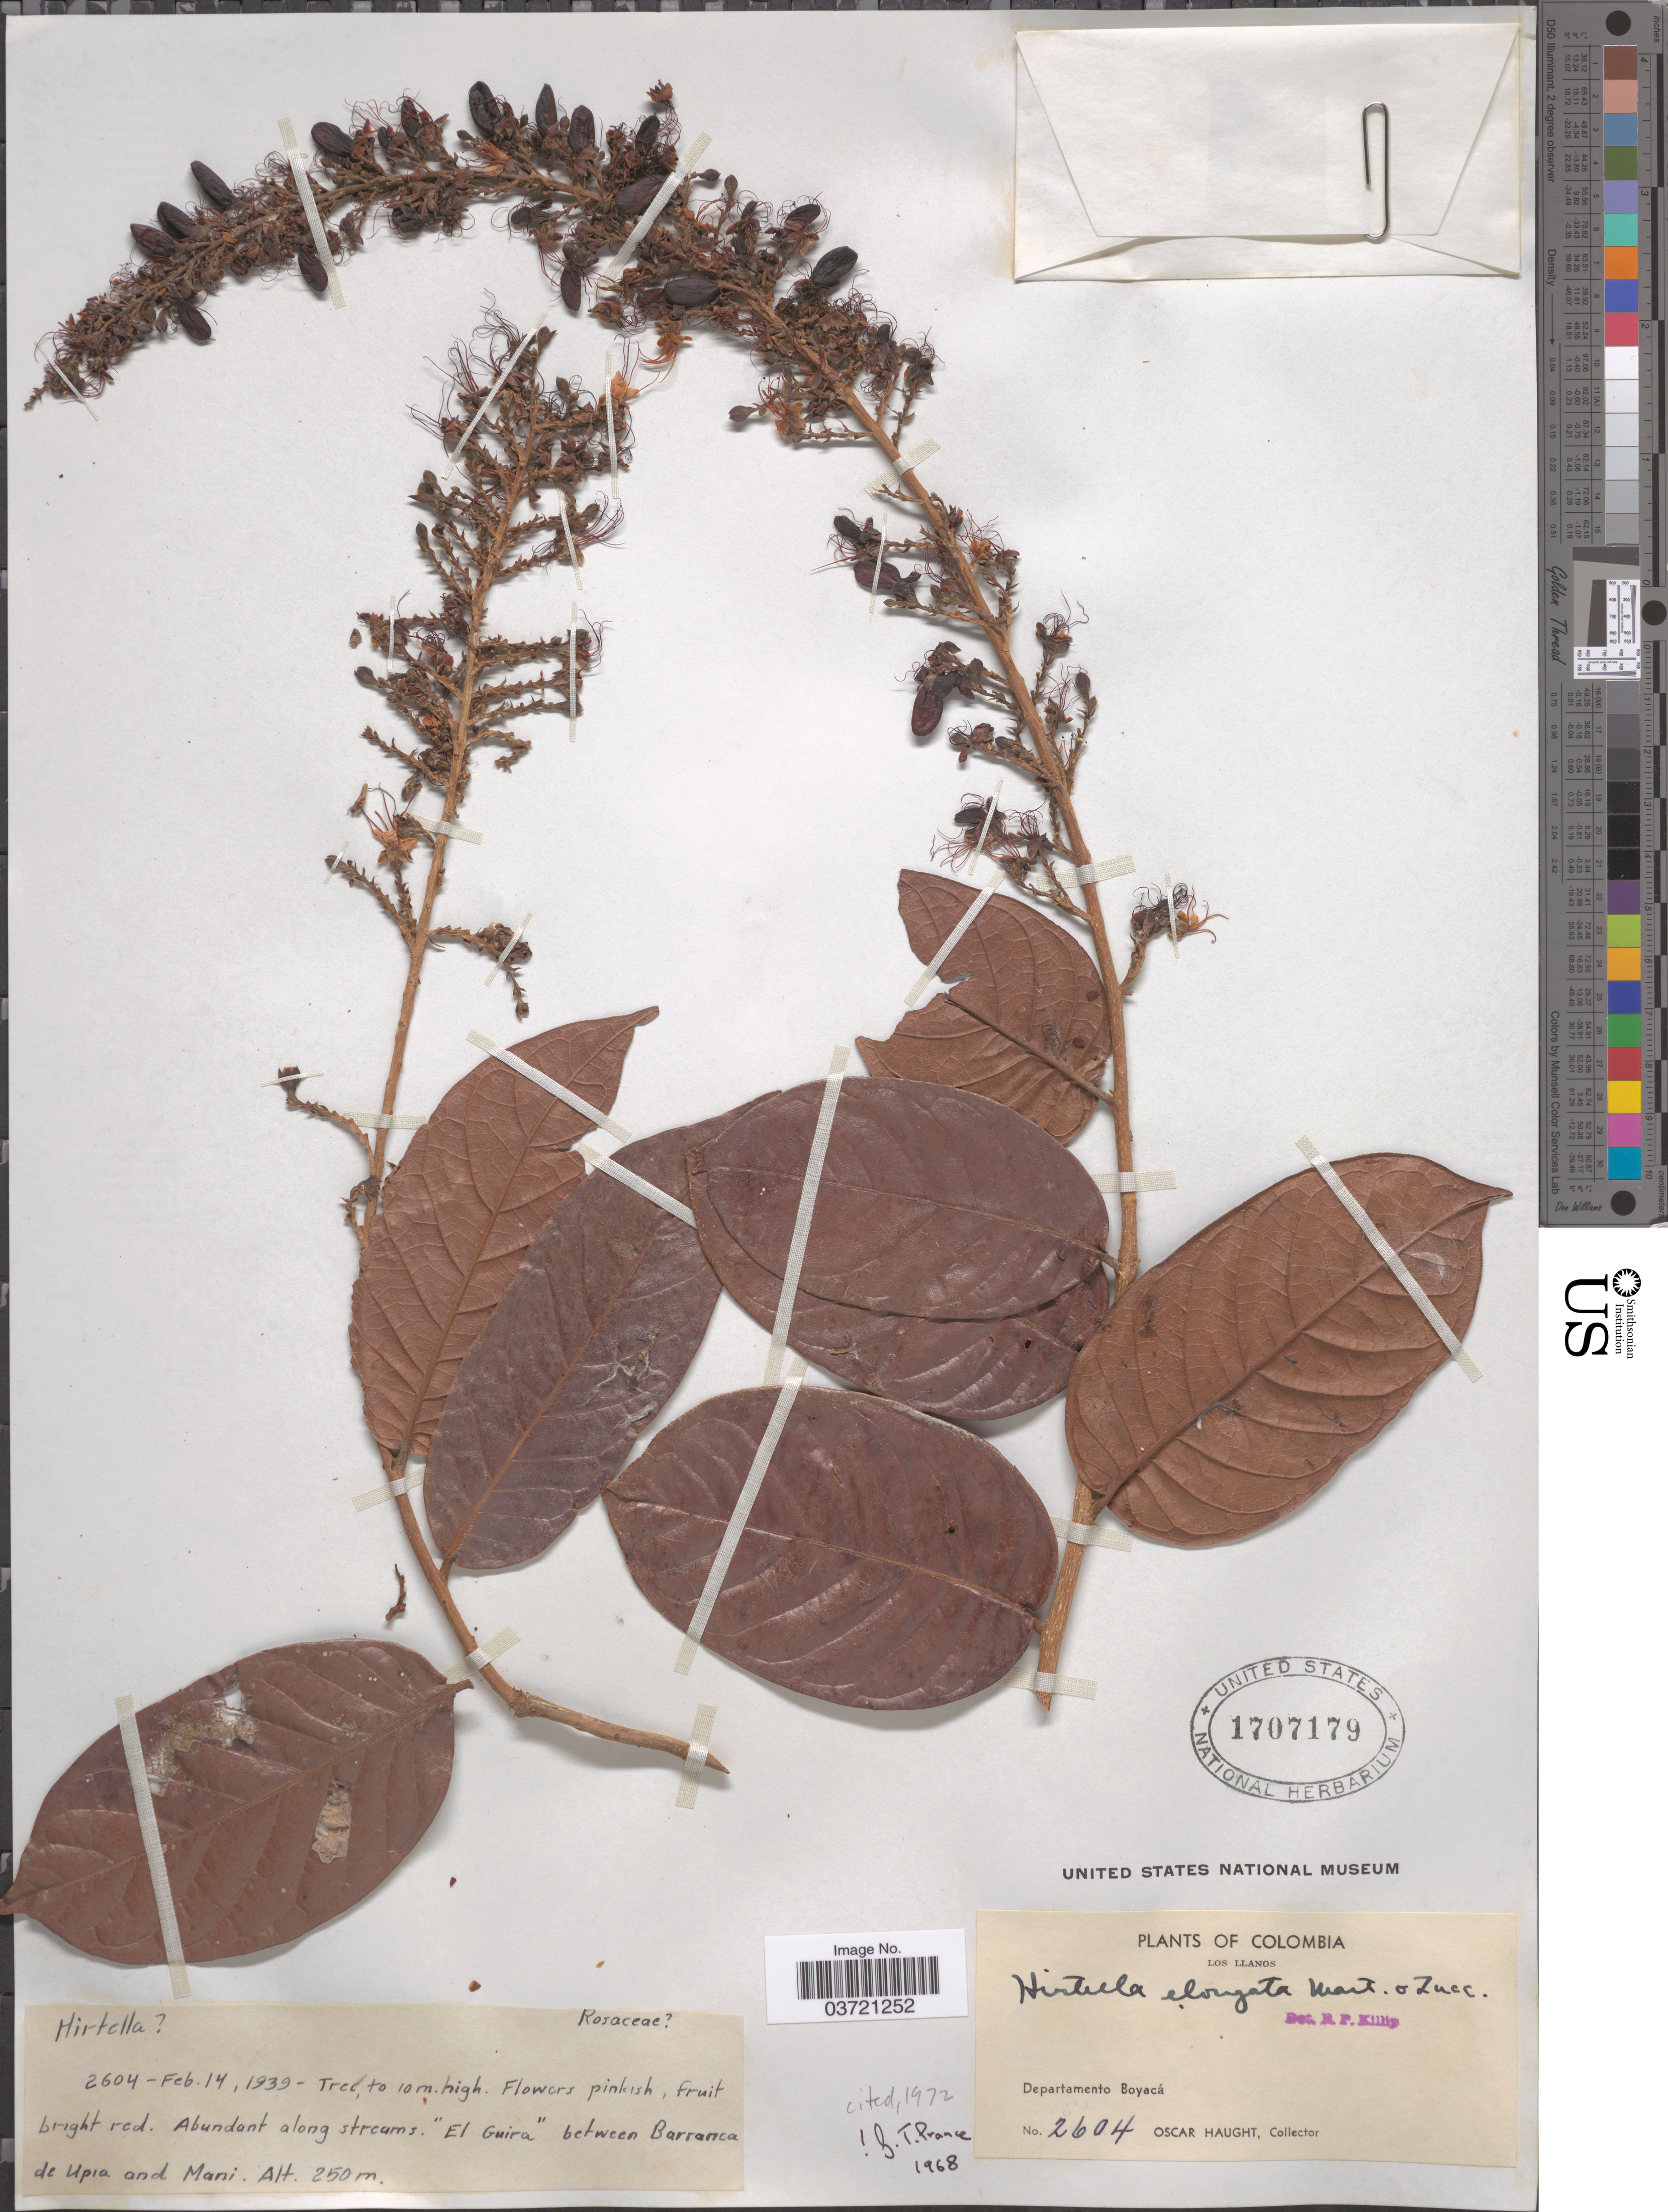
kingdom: Plantae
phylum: Tracheophyta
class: Magnoliopsida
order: Malpighiales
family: Chrysobalanaceae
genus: Hirtella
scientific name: Hirtella elongata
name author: Mart. & Zucc.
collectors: O. L. Haught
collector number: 2604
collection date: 1939-02-14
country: Colombia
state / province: Boyacá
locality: Along streams. "El Guira" between Barranca de Upia and Mani. Departamento Boyacá.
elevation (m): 250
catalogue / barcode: US 1707179